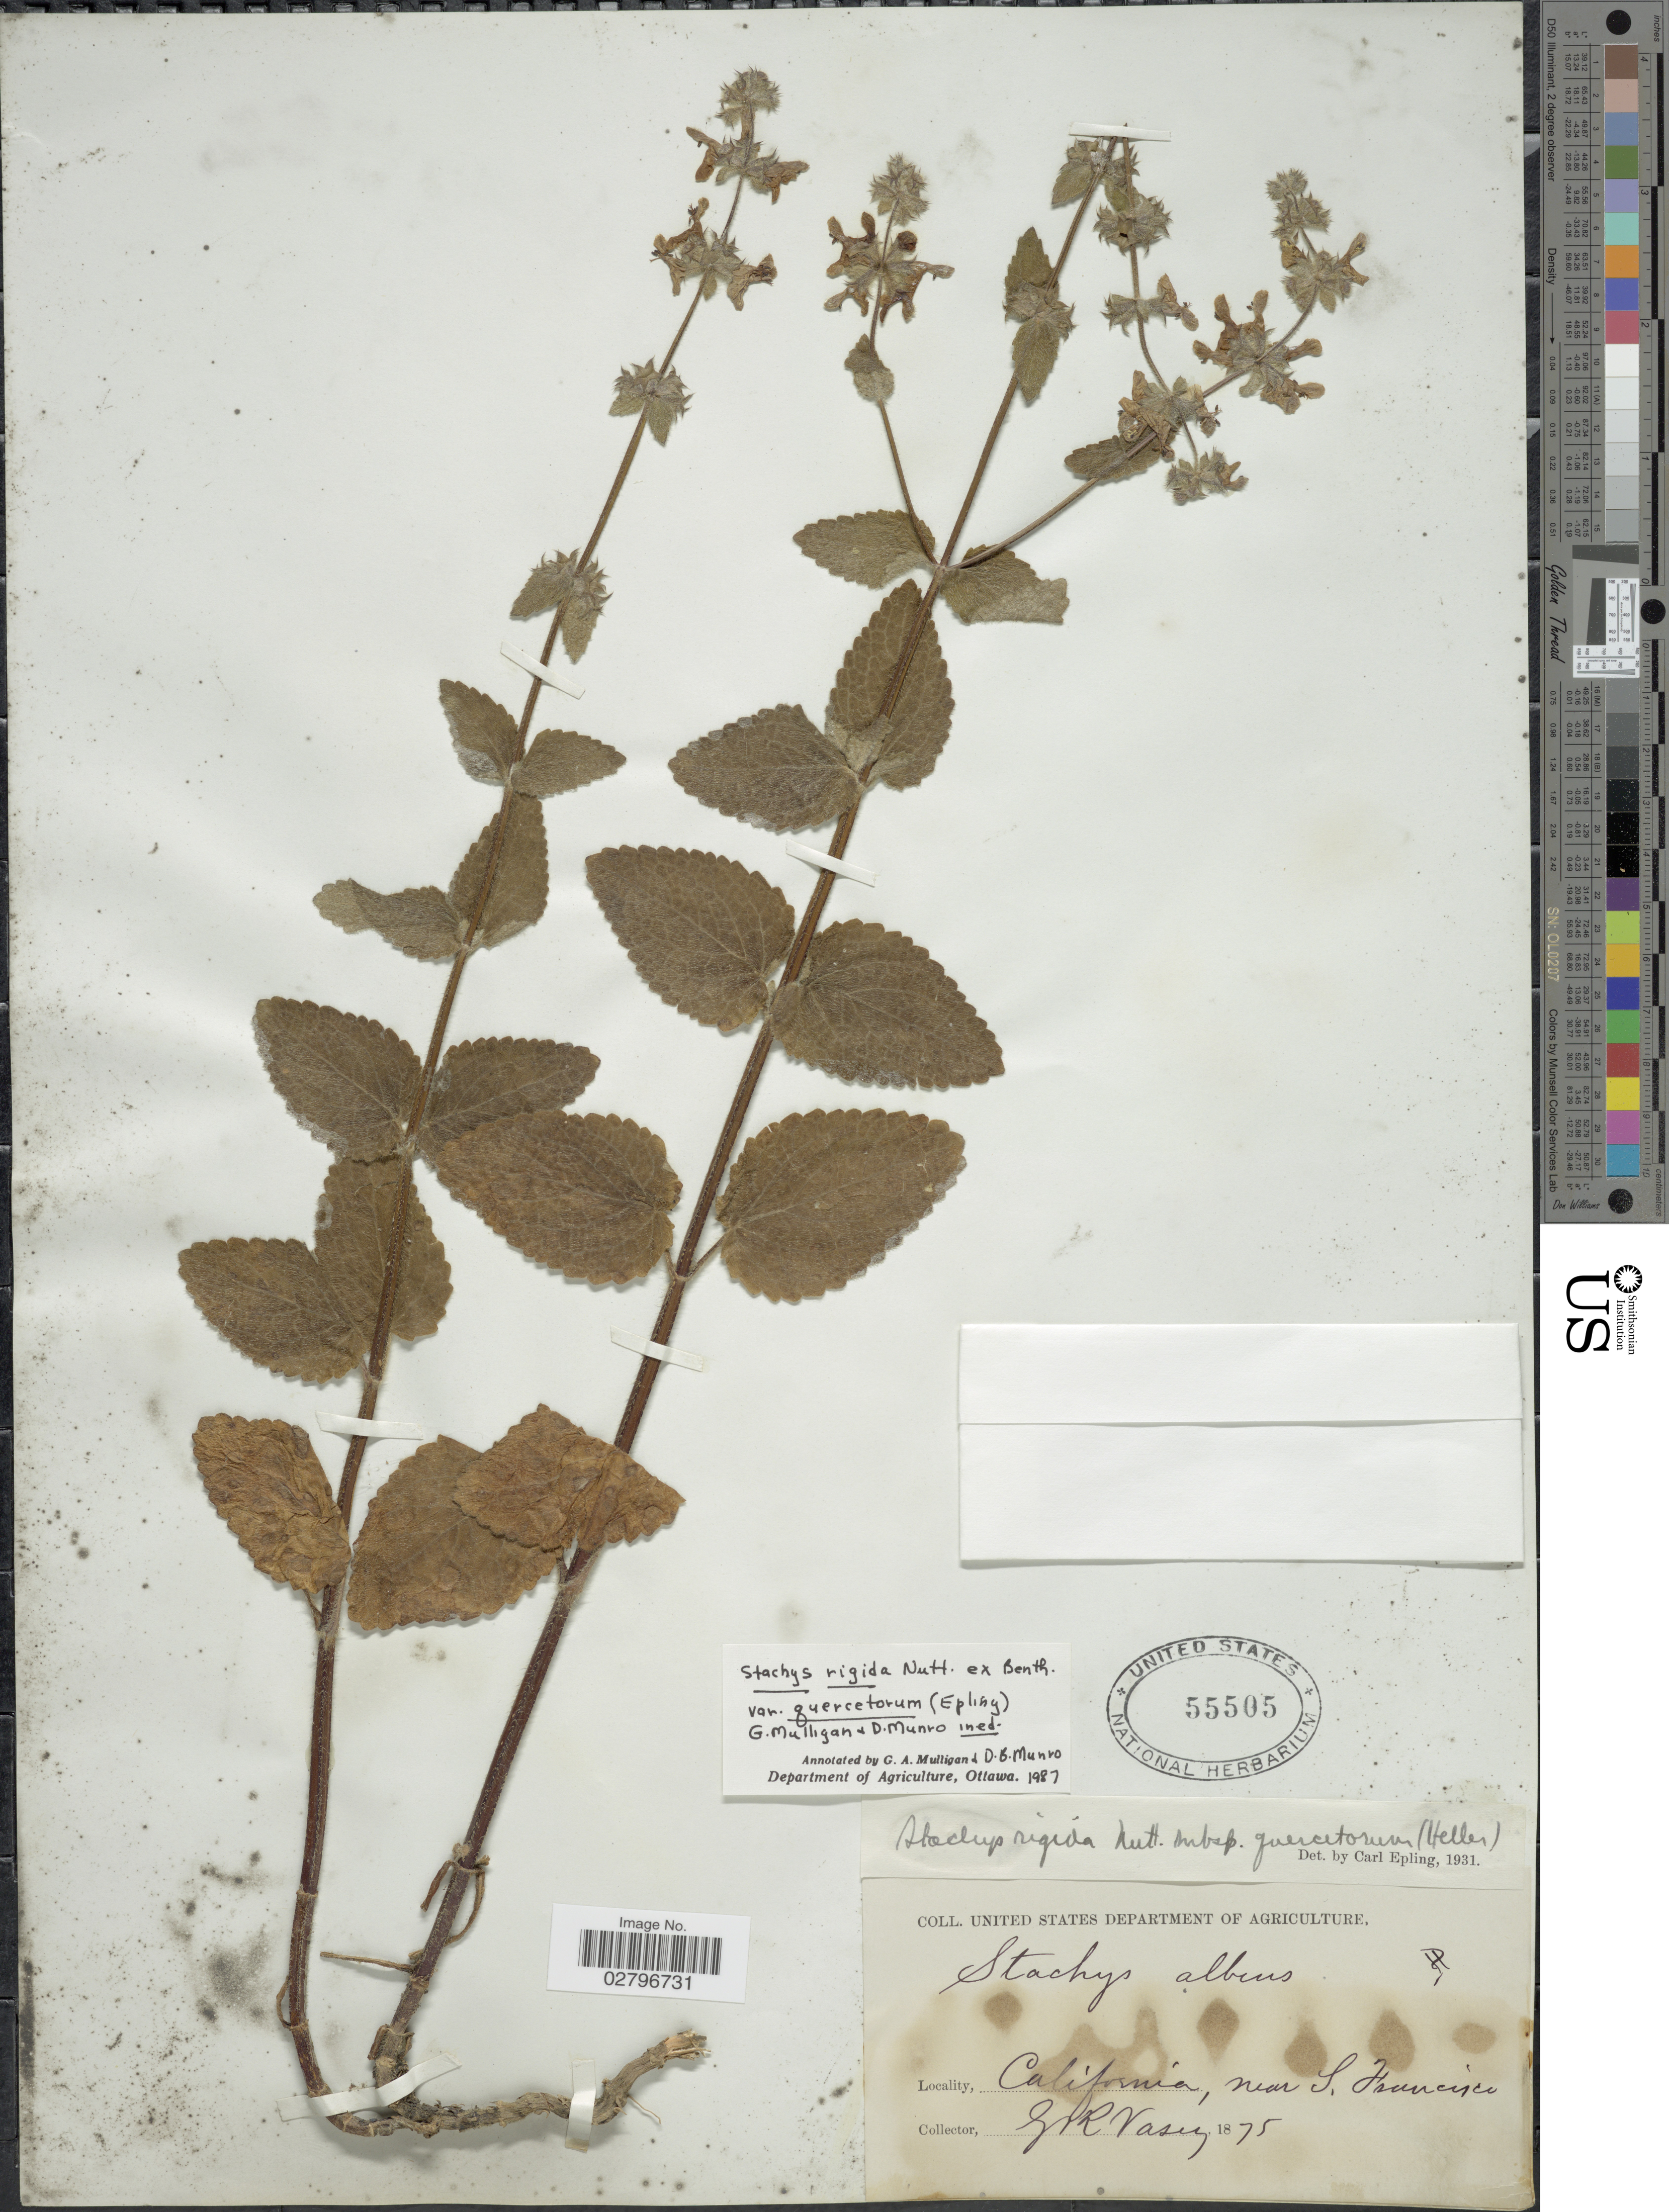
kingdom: Plantae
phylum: Tracheophyta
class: Magnoliopsida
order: Lamiales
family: Lamiaceae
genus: Stachys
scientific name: Stachys rigida subsp. quercetorum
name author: (A. Heller) Epling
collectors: G. R. Vasey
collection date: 1875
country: United States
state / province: California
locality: Near S. Francisco.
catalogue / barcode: US 55505